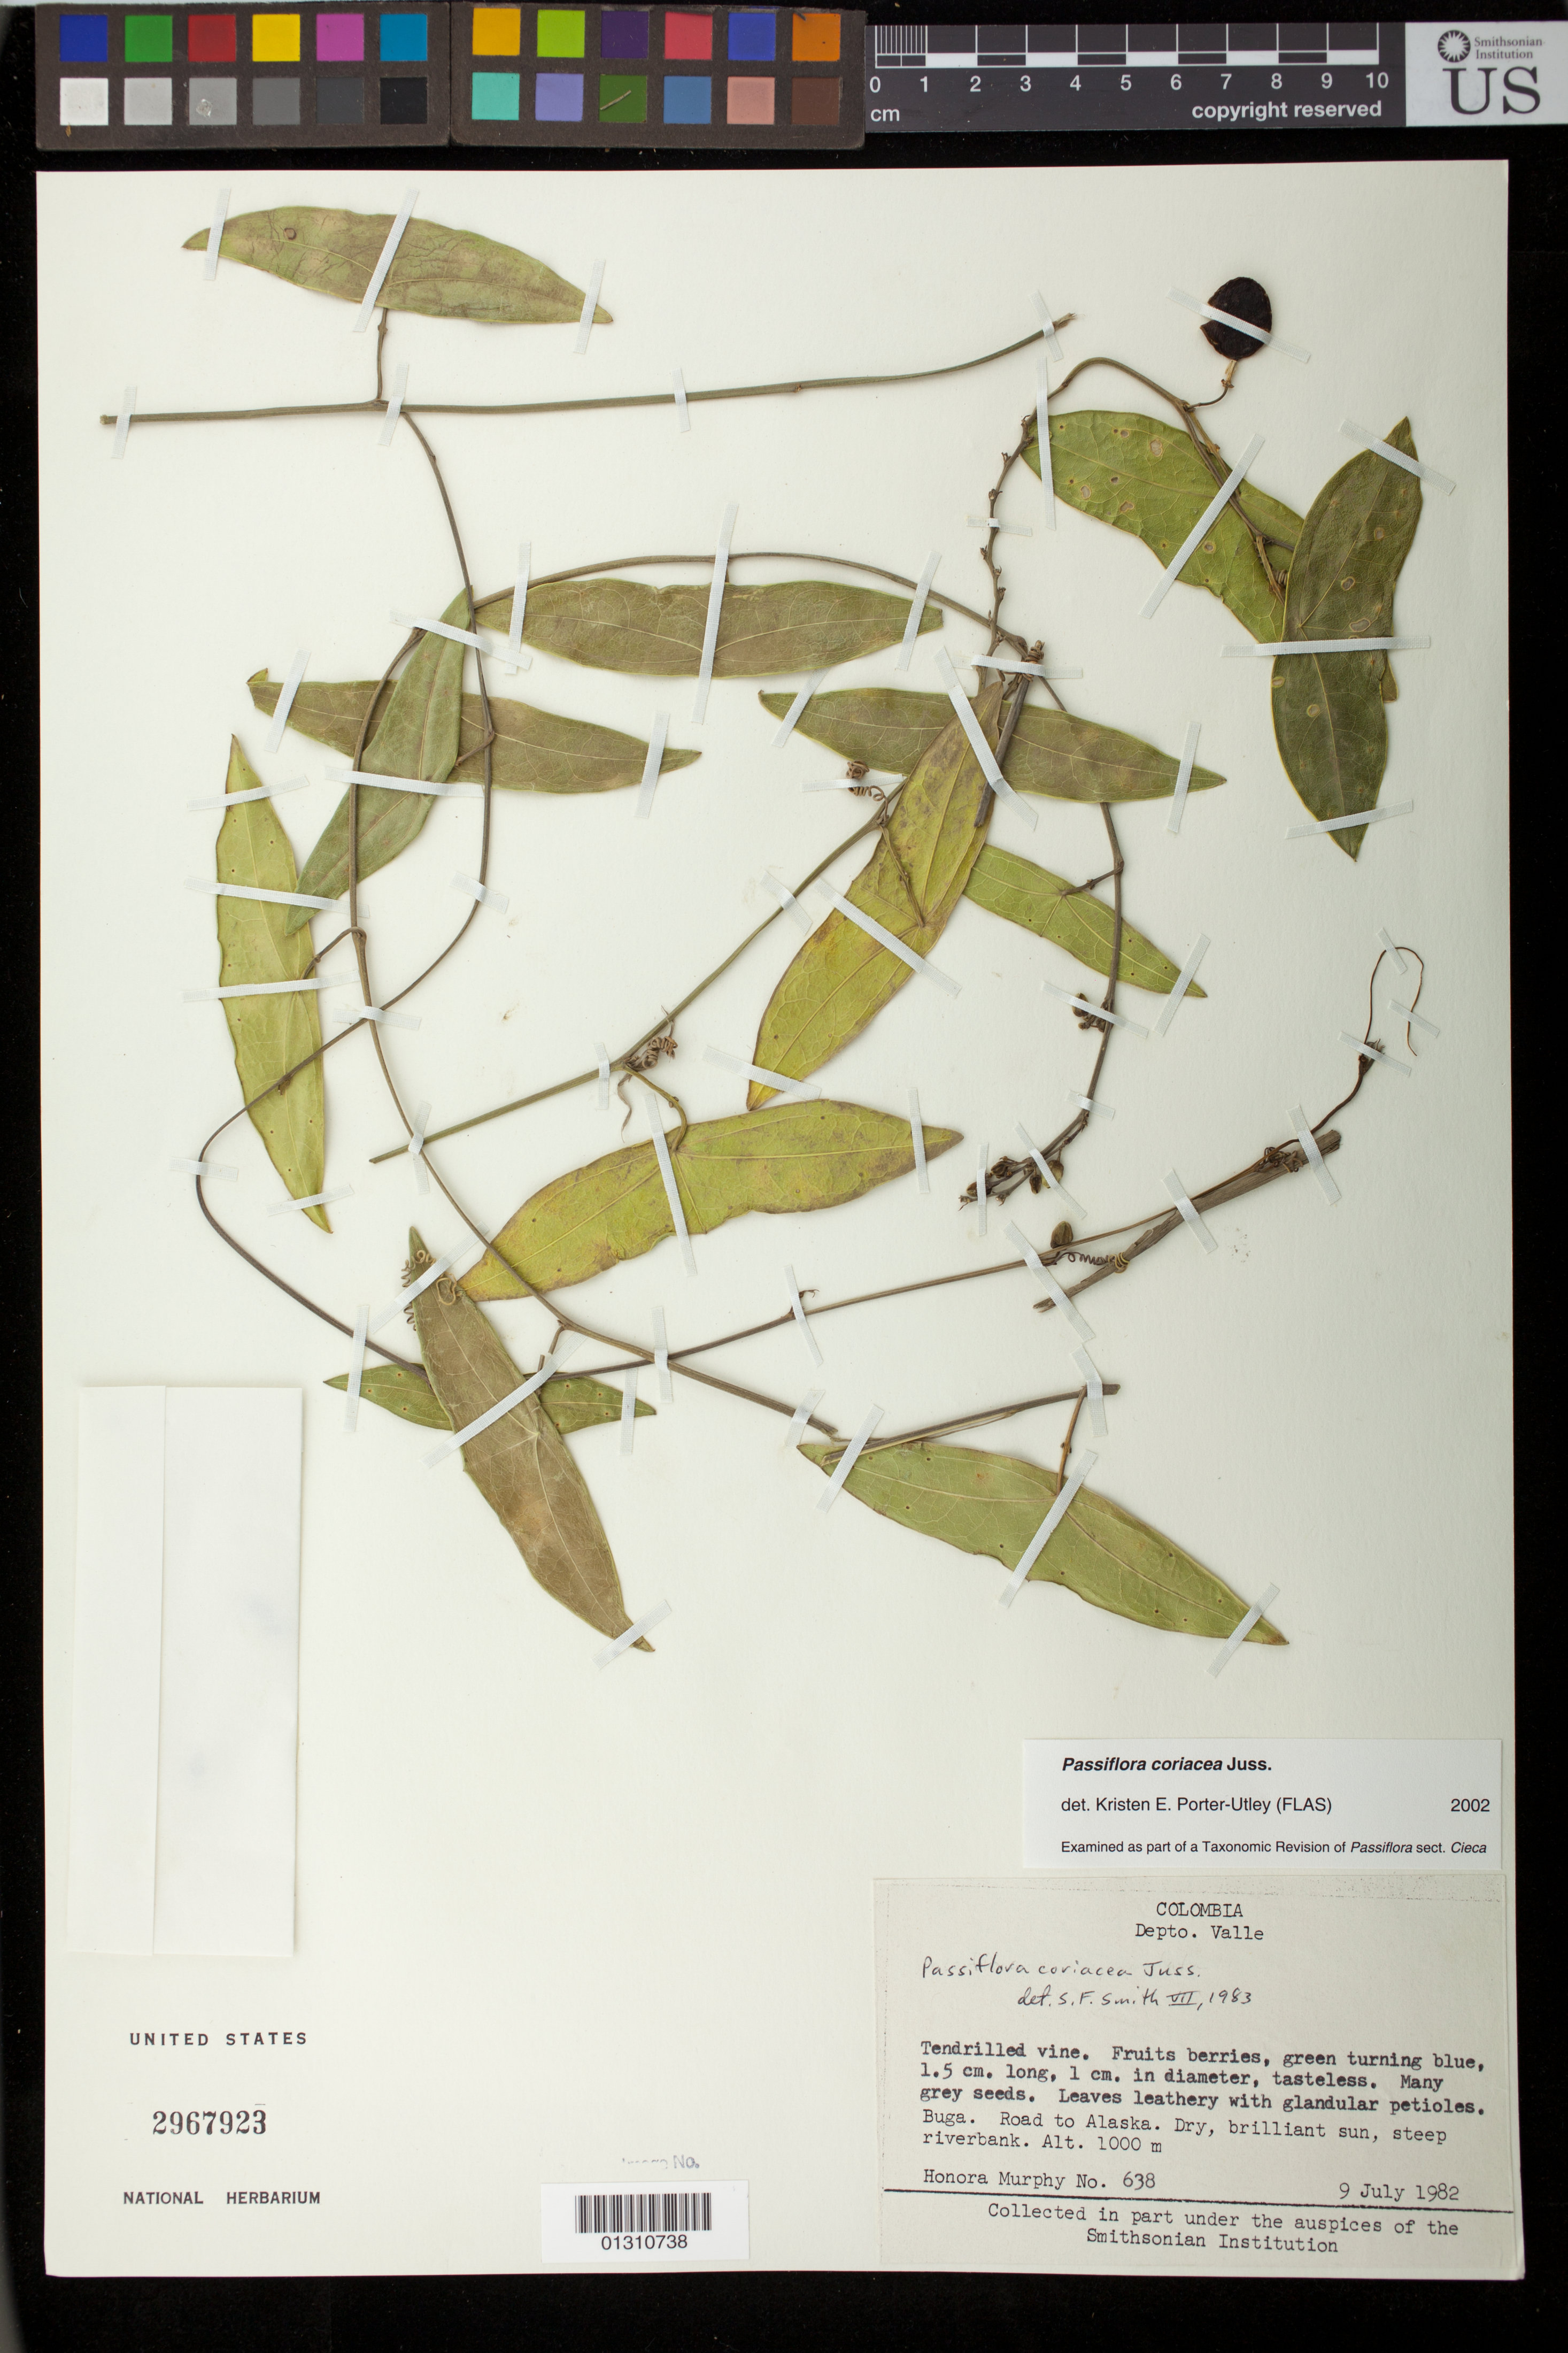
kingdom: Plantae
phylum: Tracheophyta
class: Magnoliopsida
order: Malpighiales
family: Passifloraceae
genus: Passiflora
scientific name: Passiflora coriacea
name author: A. Juss.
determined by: Porter-Utley, Kristen E.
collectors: H. Murphy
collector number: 638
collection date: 1982-07-09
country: Colombia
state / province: Valle del Cauca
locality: Buga. Road to Alaska.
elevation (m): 1000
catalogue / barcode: US 2967923